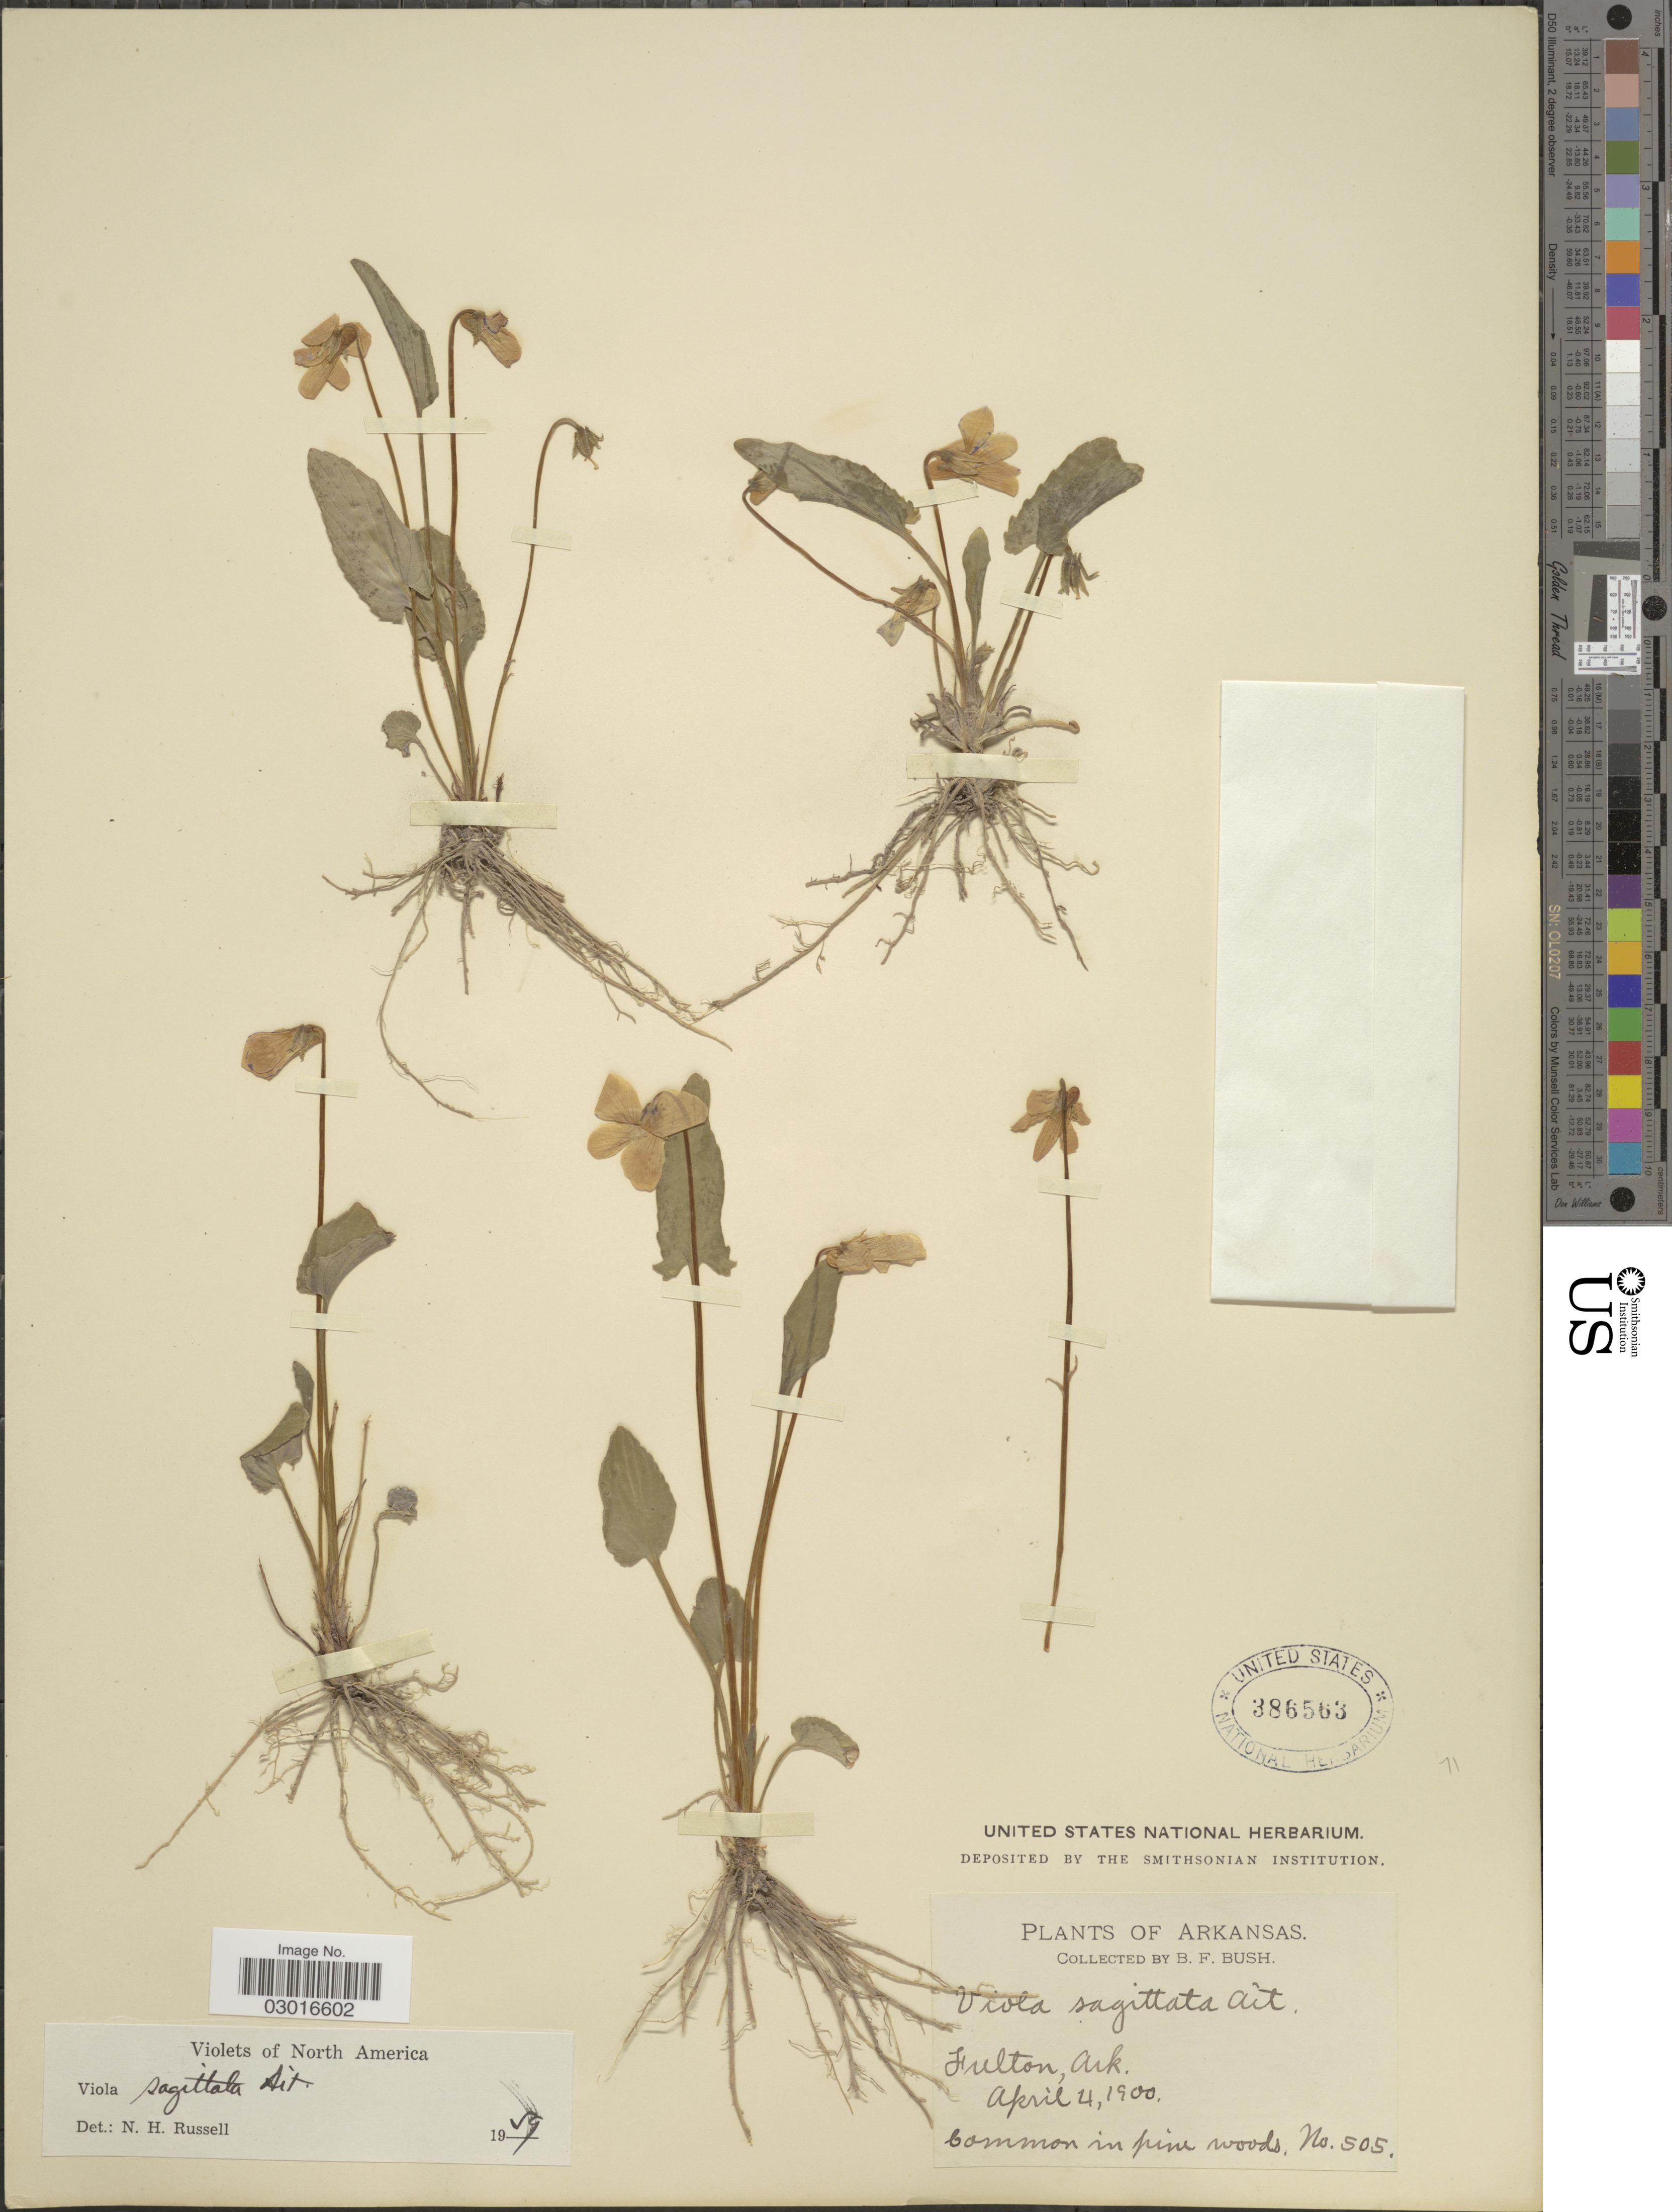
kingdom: Plantae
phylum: Tracheophyta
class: Magnoliopsida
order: Malpighiales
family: Violaceae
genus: Viola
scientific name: Viola sagittata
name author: Aiton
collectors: B. F. Bush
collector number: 505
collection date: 1900-04-04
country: United States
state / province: Arkansas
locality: Fulton.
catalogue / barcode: US 386563